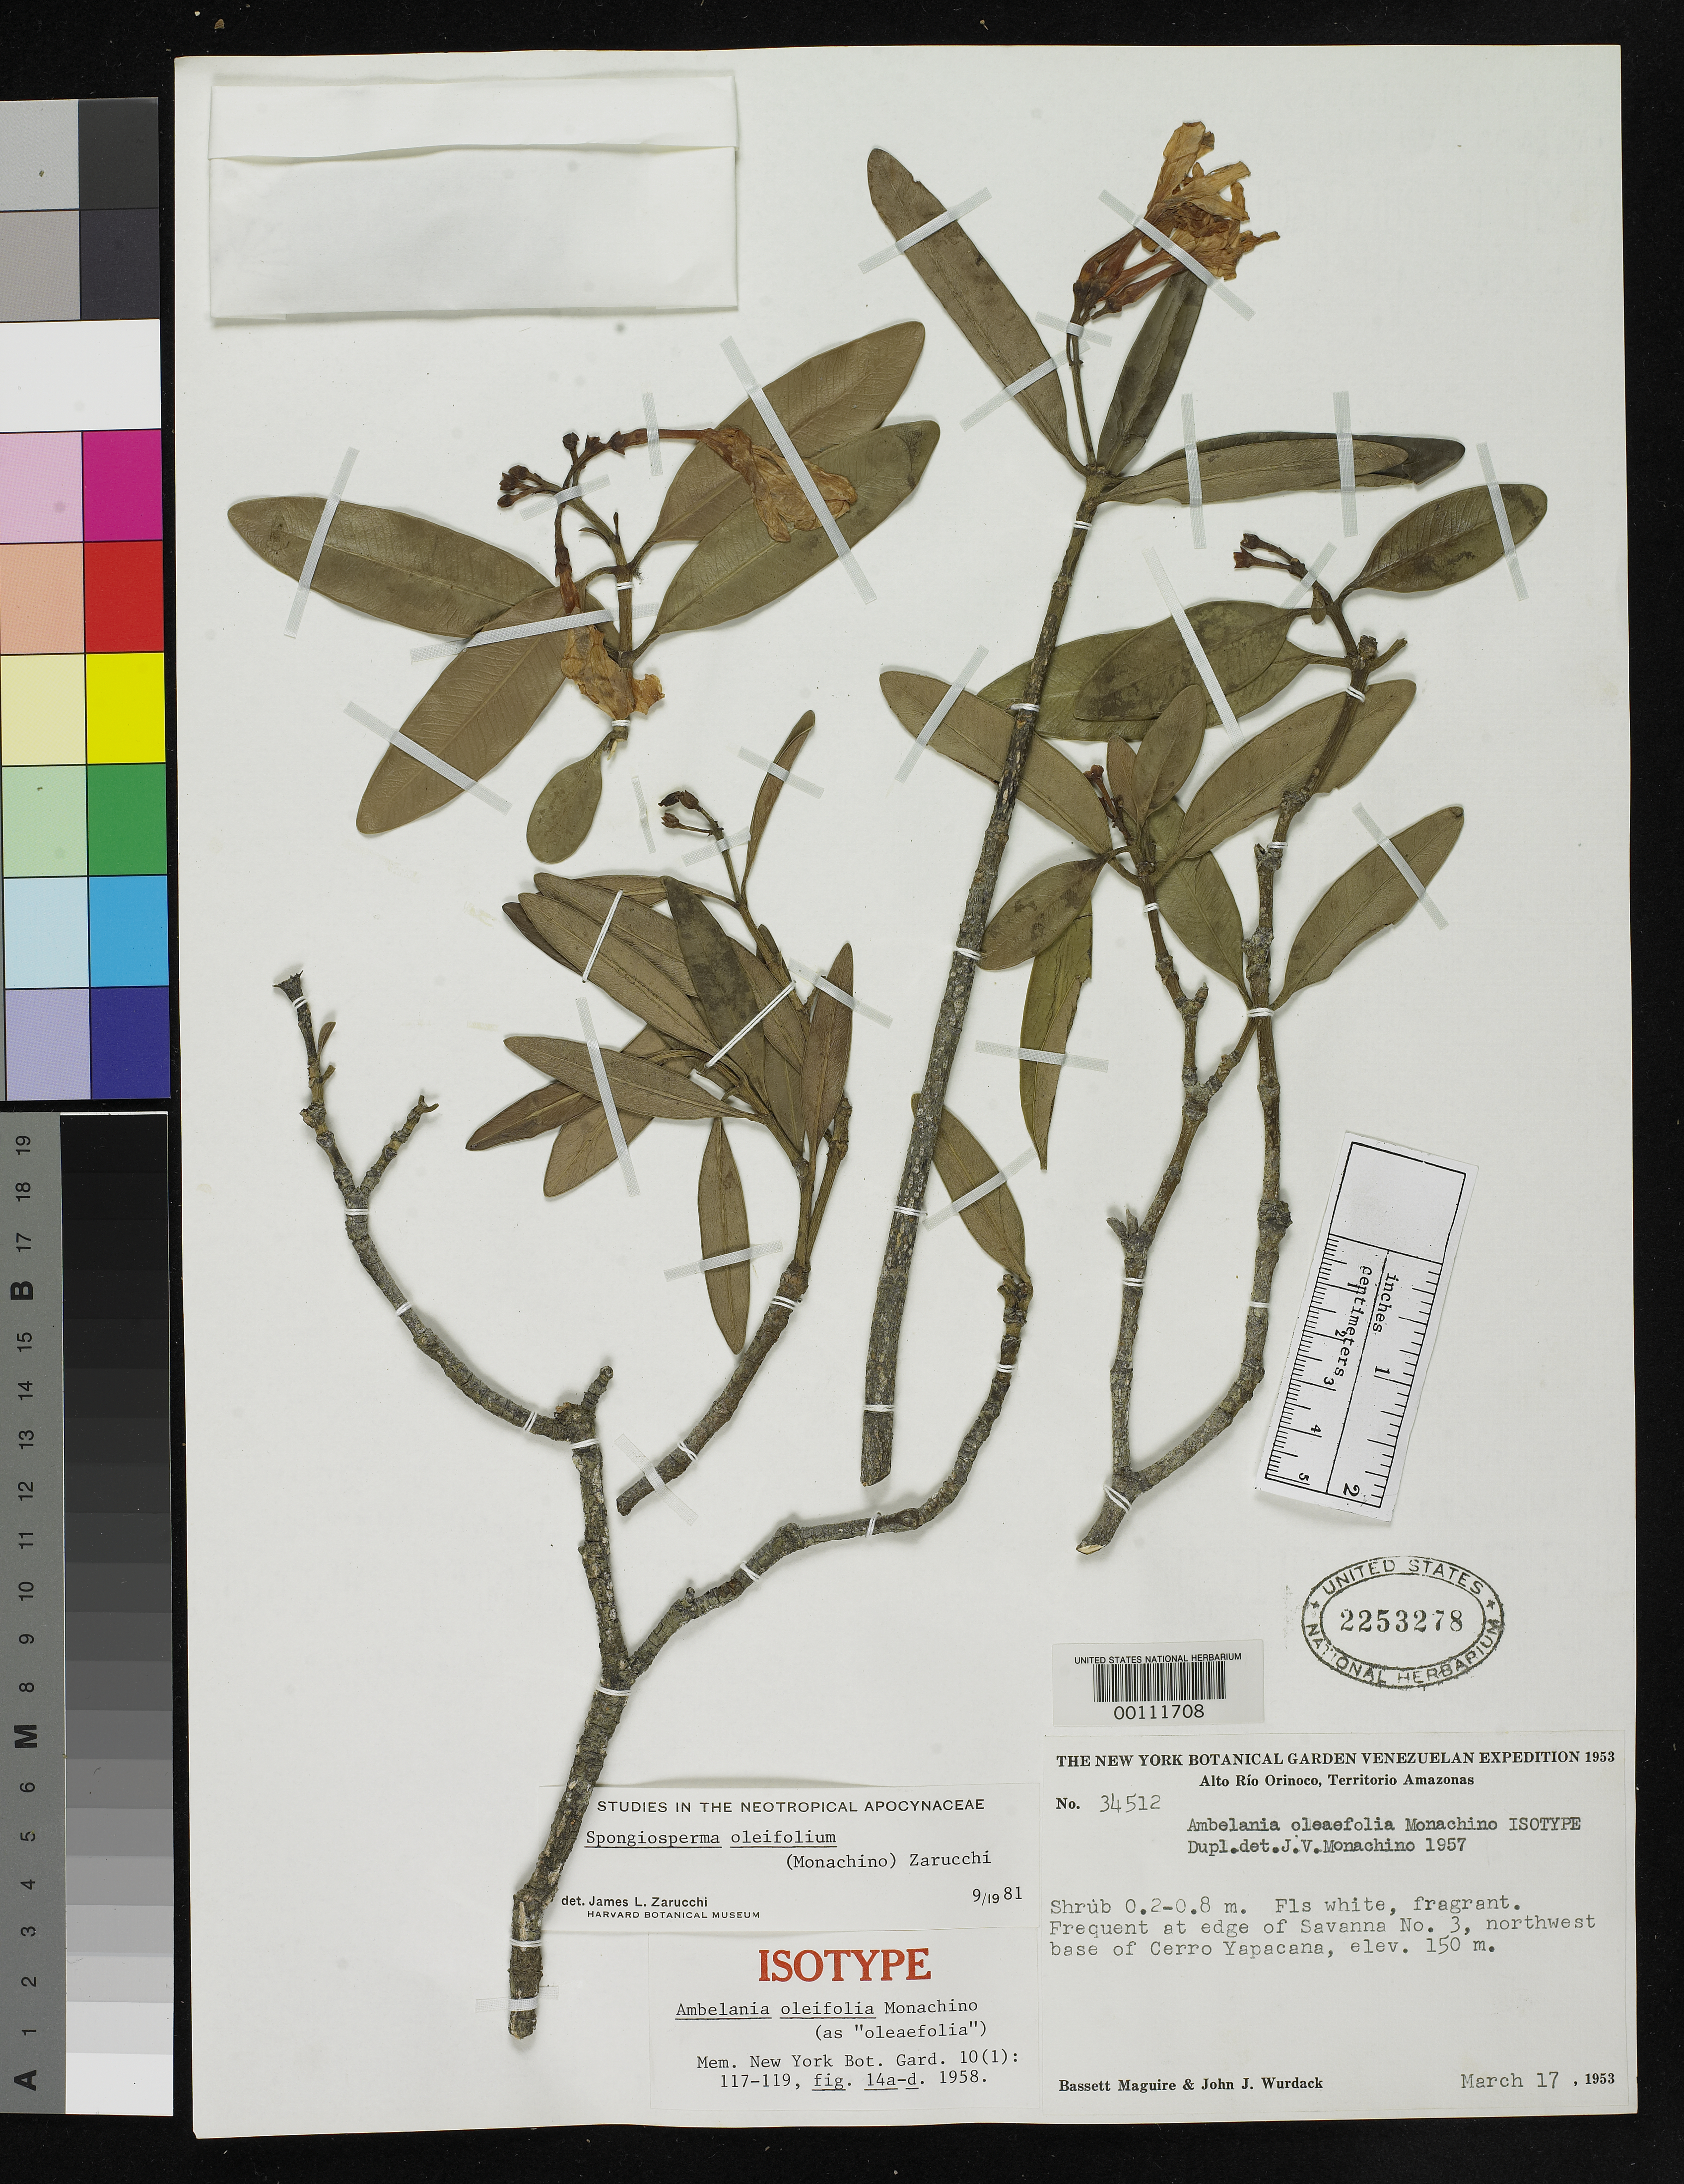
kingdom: Plantae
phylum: Tracheophyta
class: Magnoliopsida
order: Gentianales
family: Apocynaceae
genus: Ambelania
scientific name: Ambelania oleaefolia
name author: Monach.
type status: Isotype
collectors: B. Maguire & J. J. Wurdack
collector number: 34512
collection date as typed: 14 Apr 1953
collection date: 1953-04-14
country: Venezuela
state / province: Amazonas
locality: Rio Guainia, Pimichin.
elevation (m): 125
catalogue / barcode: US 2253278